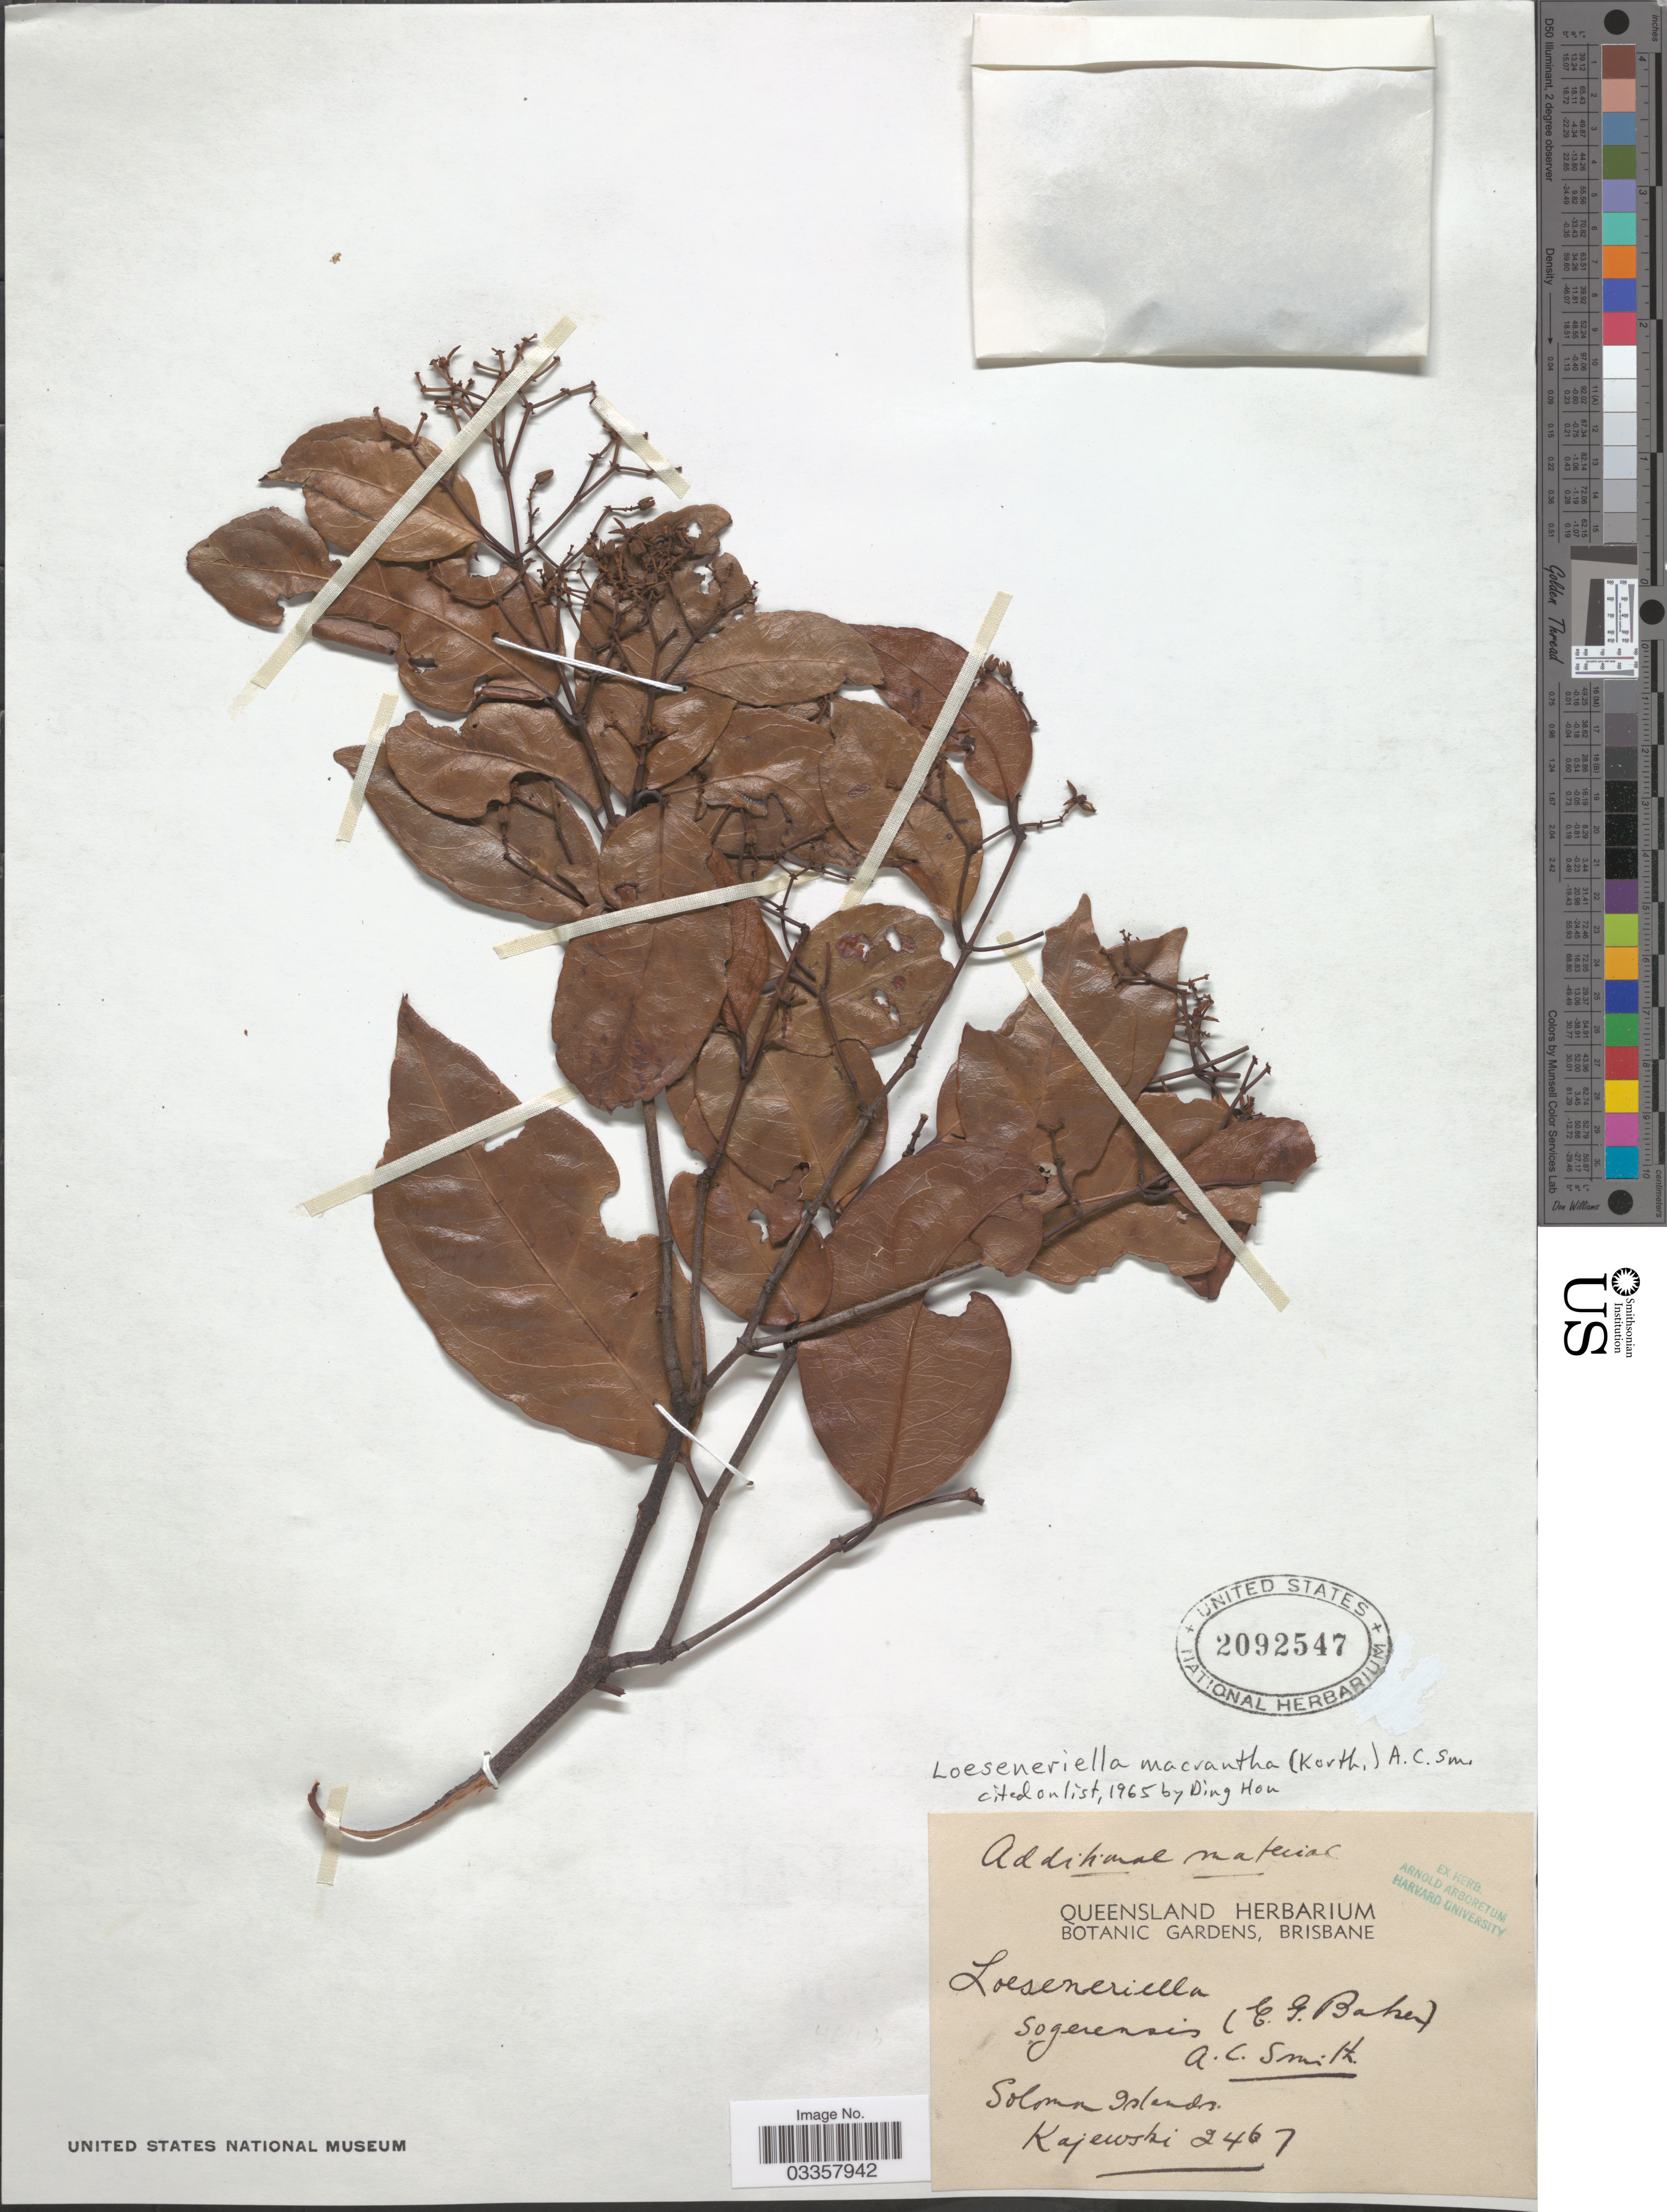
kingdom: Plantae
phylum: Tracheophyta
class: Magnoliopsida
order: Celastrales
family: Celastraceae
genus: Loeseneriella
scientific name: Loeseneriella macrantha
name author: (Korth.) A.C. Sm.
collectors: Kajewski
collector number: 2467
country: Solomon Islands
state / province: Solomon Islands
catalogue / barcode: US 2092547